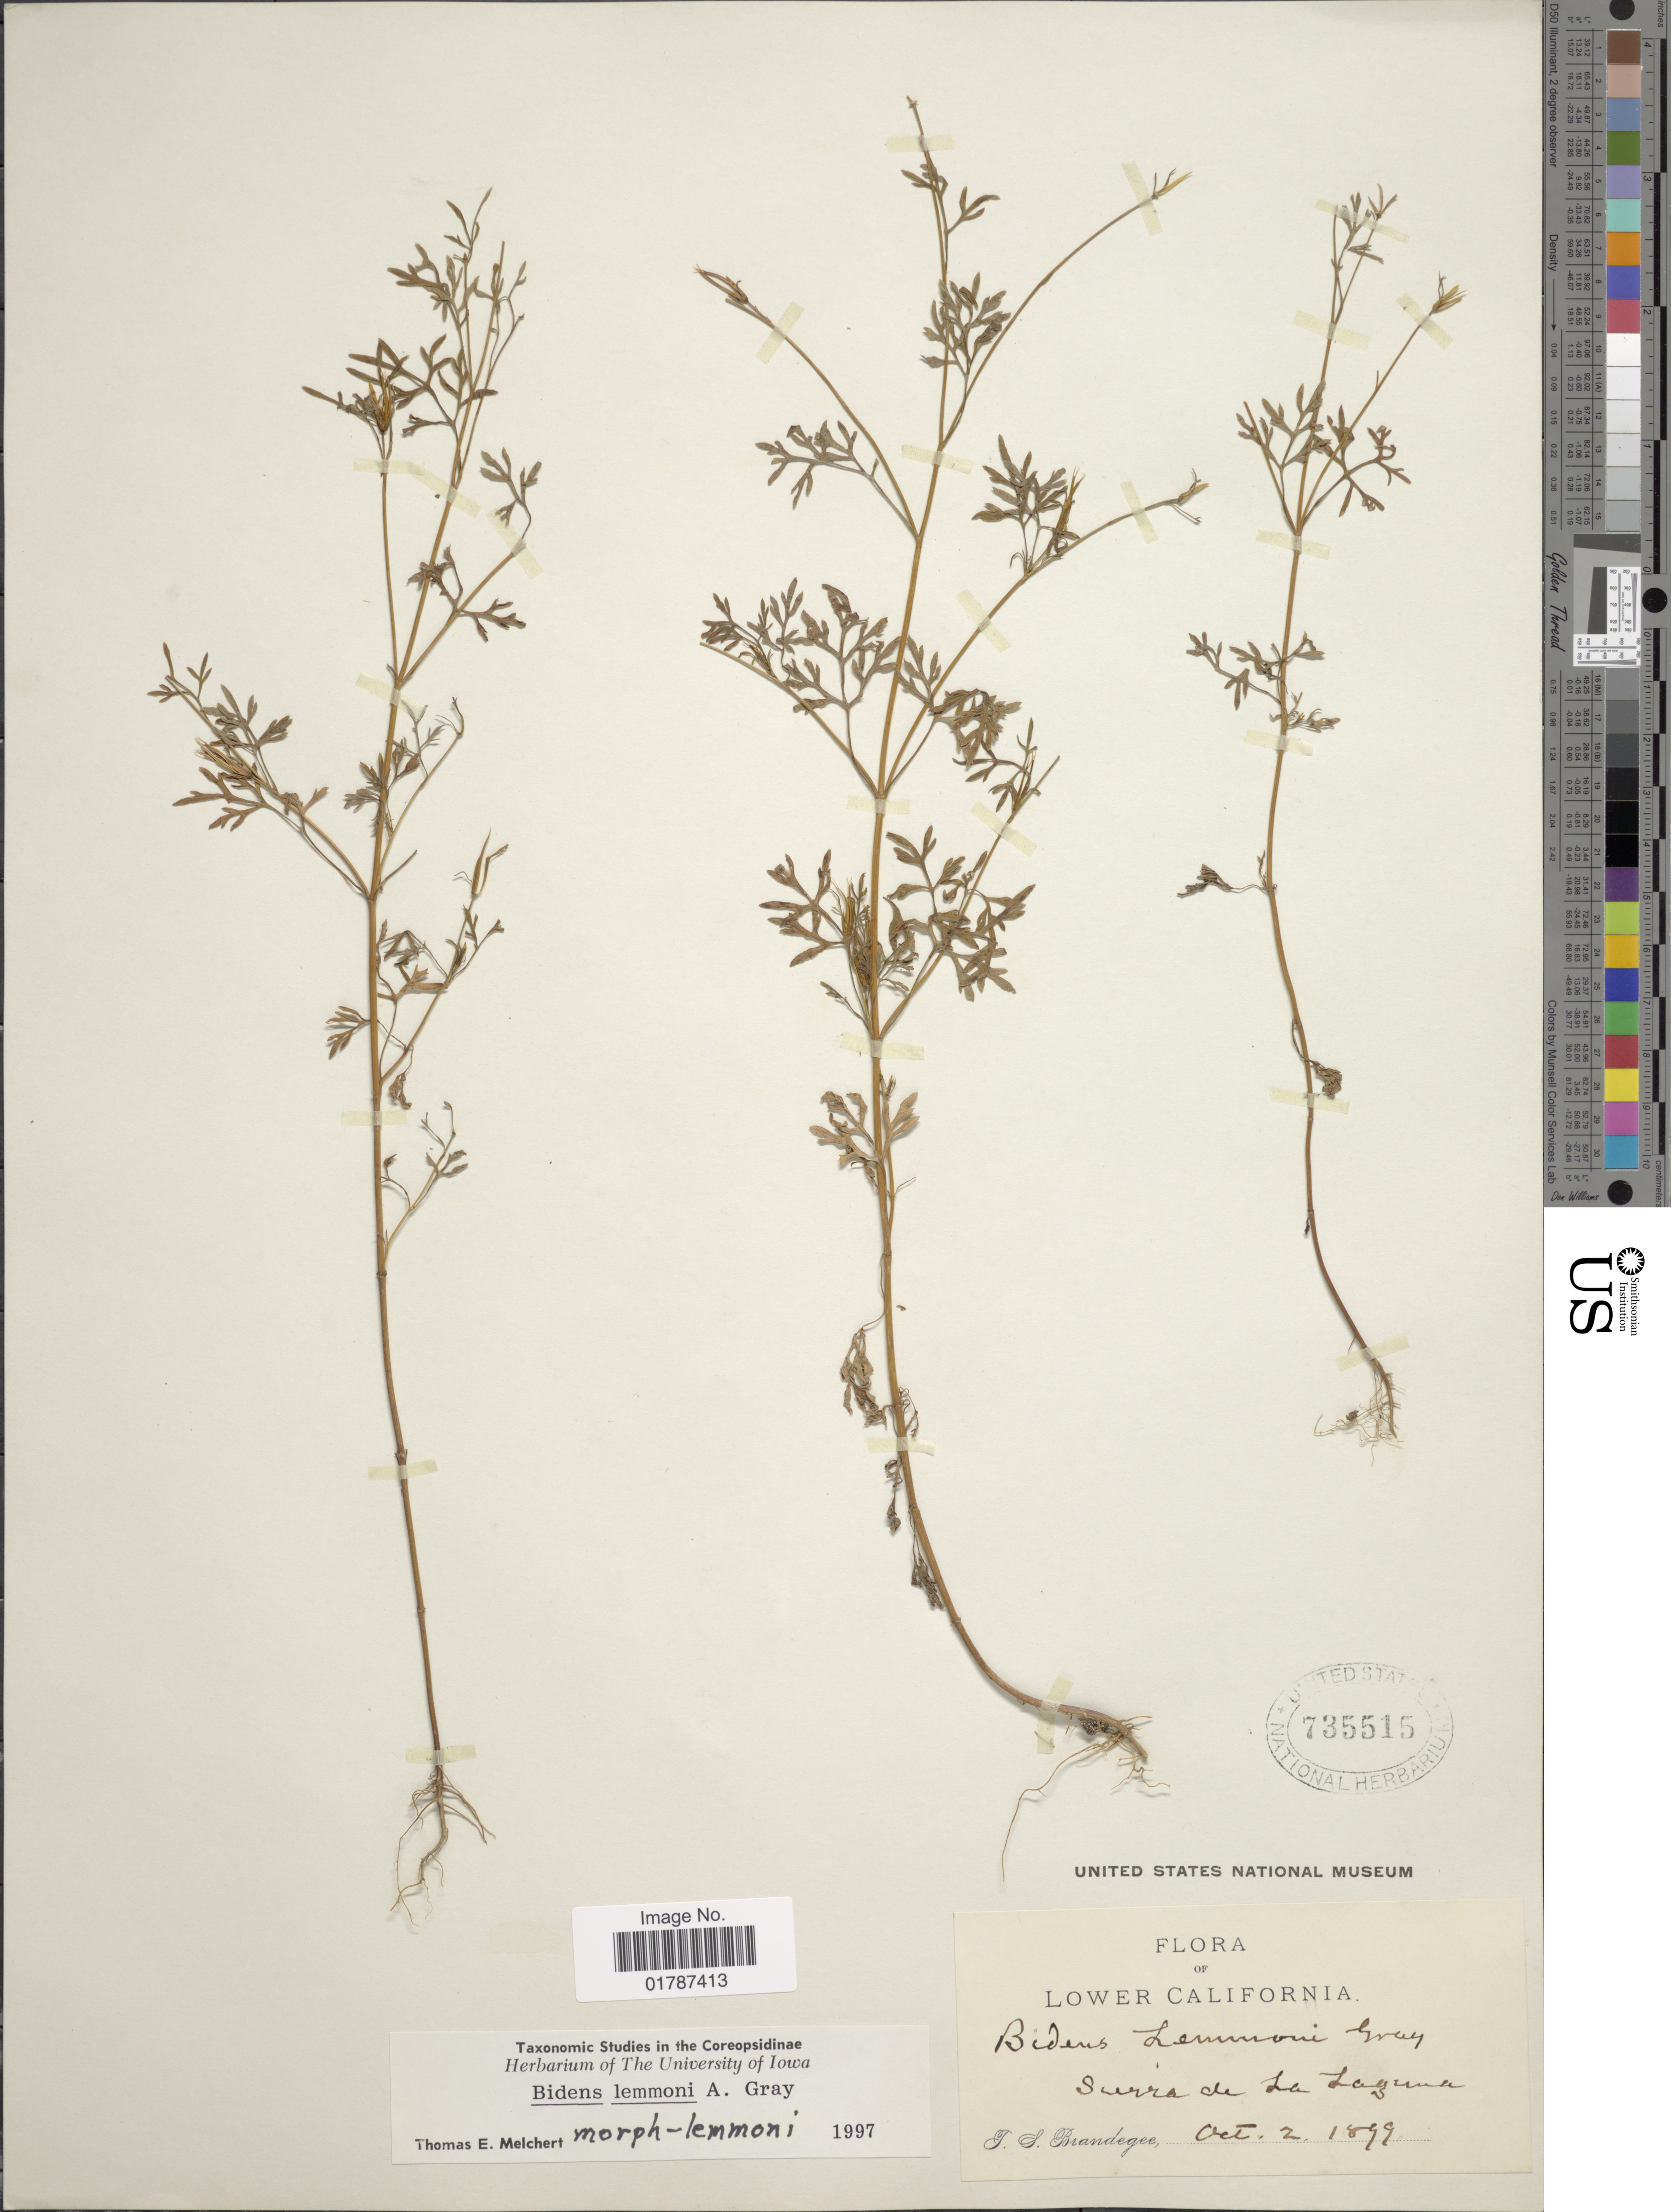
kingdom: Plantae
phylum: Tracheophyta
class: Magnoliopsida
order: Asterales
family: Asteraceae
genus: Bidens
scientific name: Bidens lemmonii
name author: A. Gray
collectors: T. S. Brandegee (herbarium)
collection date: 1899-10-02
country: Mexico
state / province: Baja California Sur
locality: Lower California, Sierra de La Laguna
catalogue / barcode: US 735515